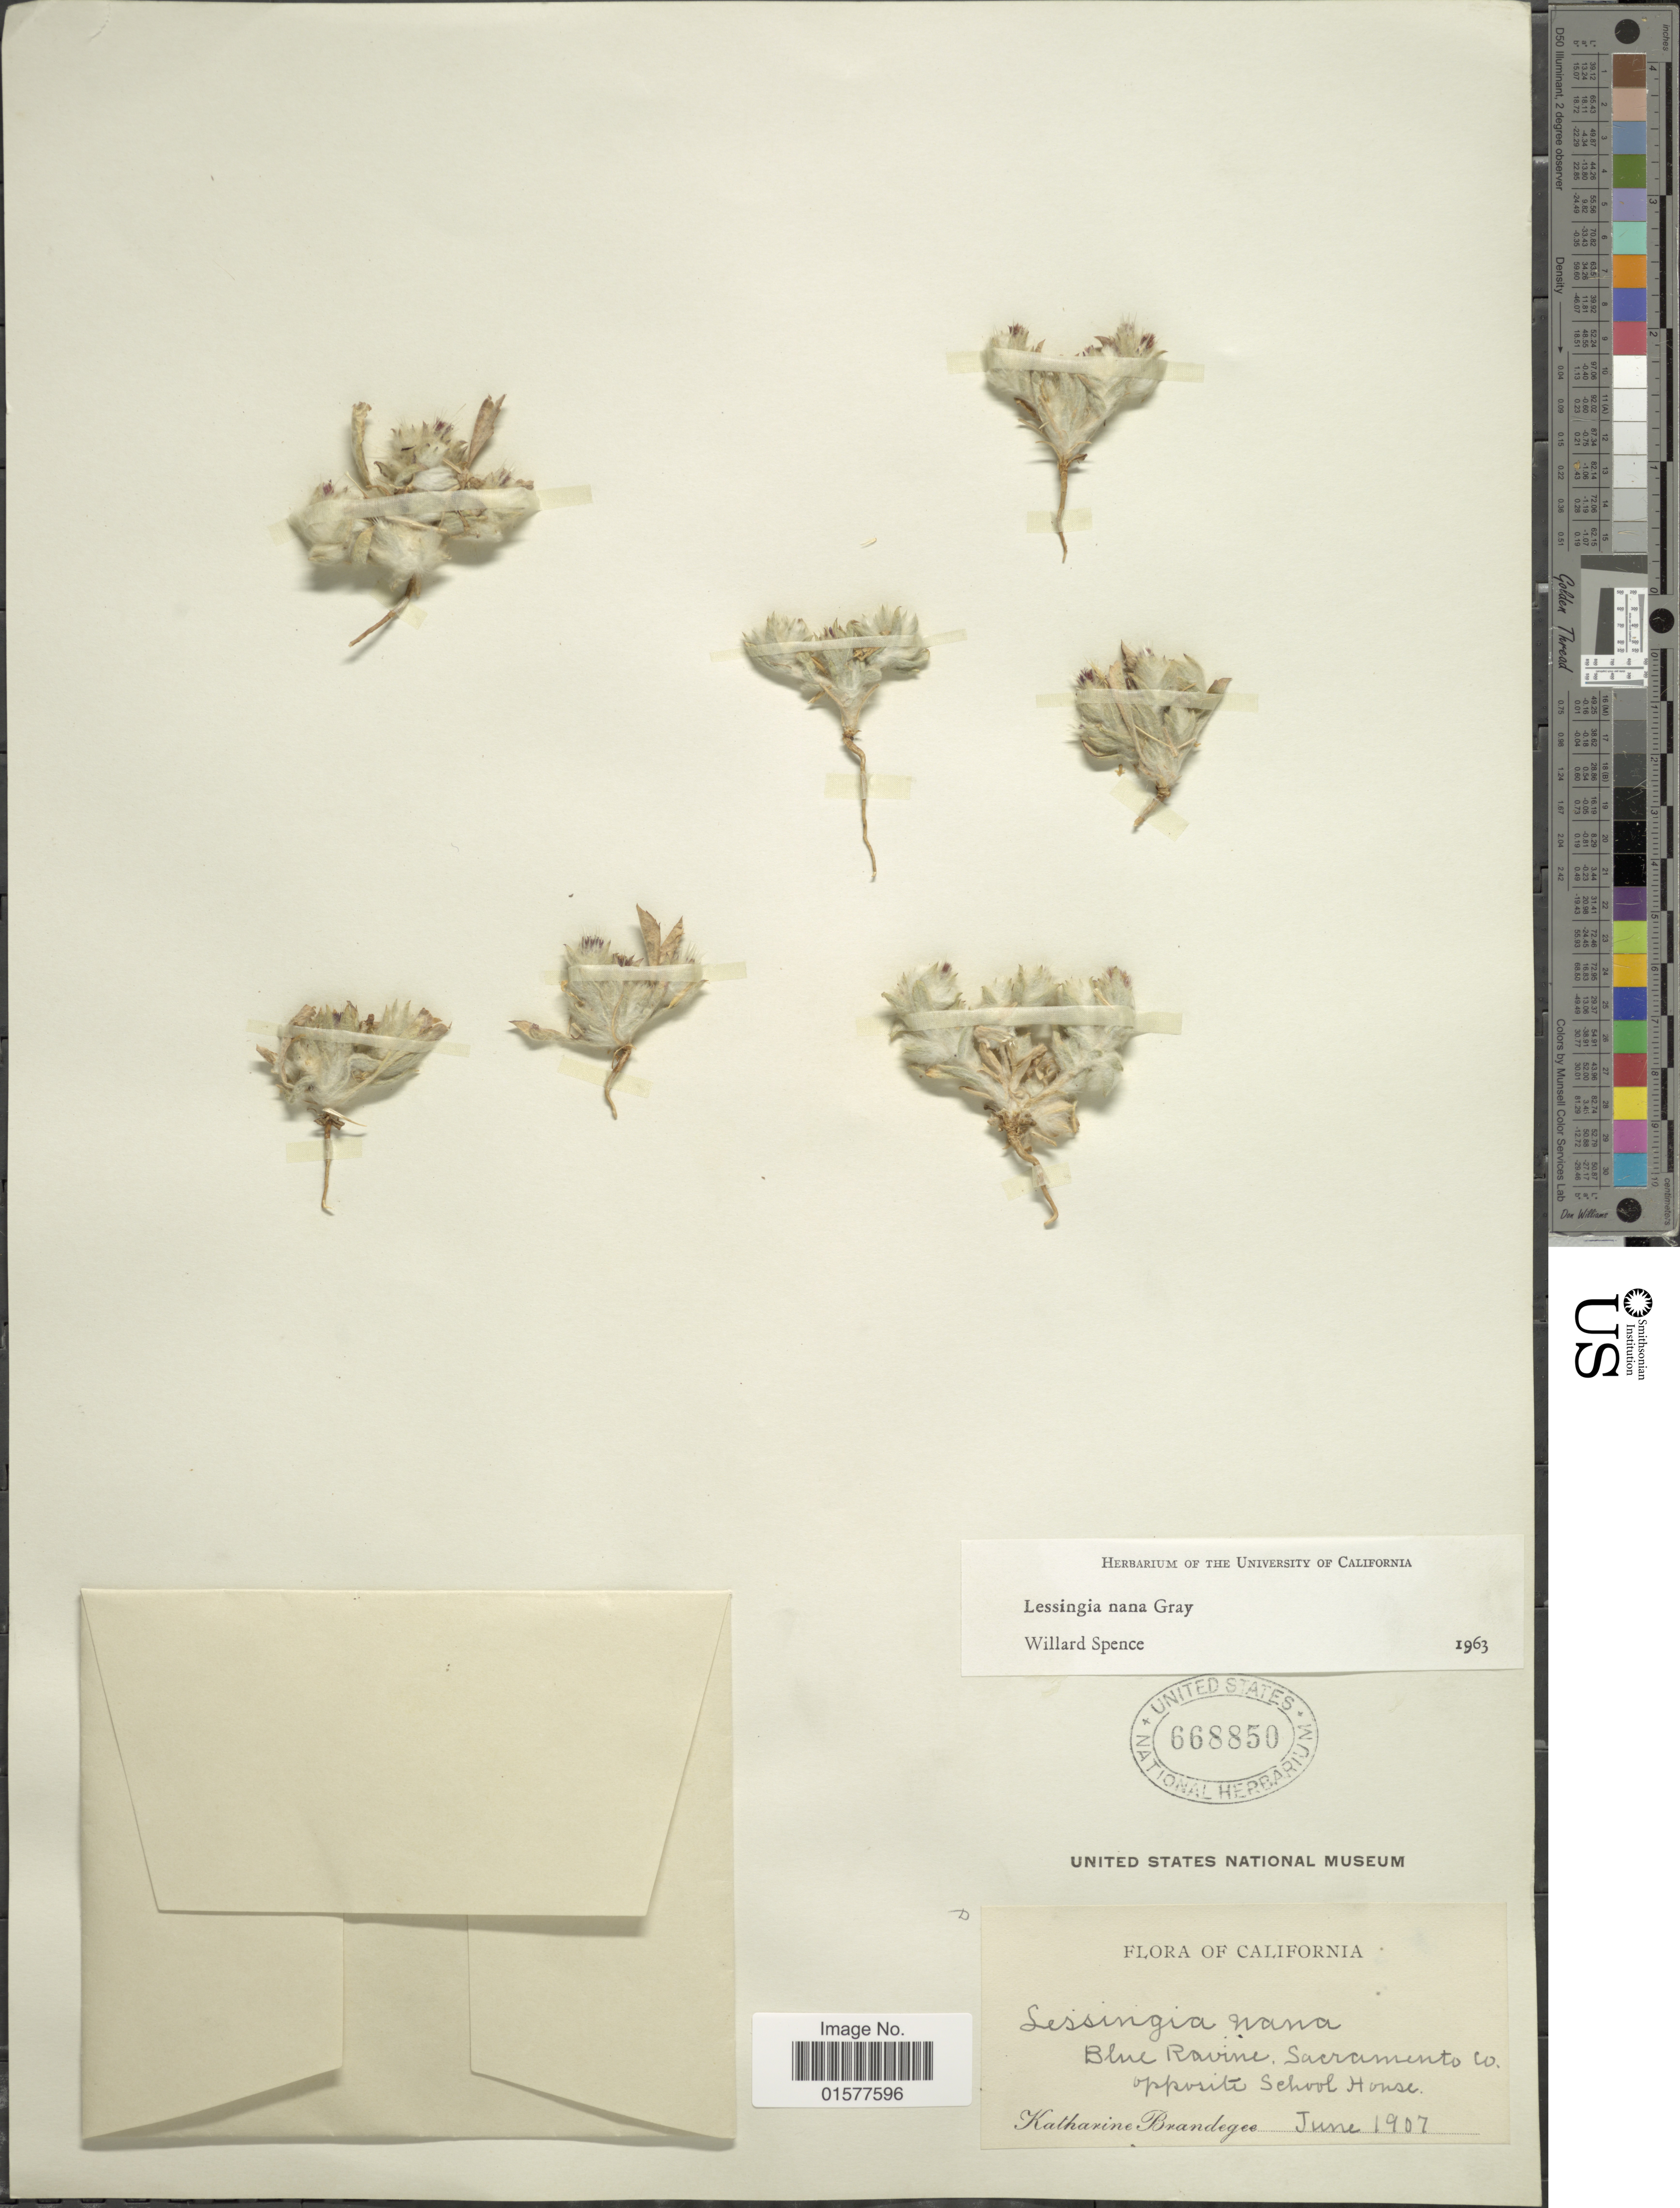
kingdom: Plantae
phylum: Tracheophyta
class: Magnoliopsida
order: Asterales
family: Asteraceae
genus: Lessingia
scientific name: Lessingia nana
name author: A. Gray in Benth.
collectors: M. K. Brandegee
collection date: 1907-06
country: United States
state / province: California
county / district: Sacramento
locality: Blue Ravine, Sacramento Co., Opposite School House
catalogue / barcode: US 668850